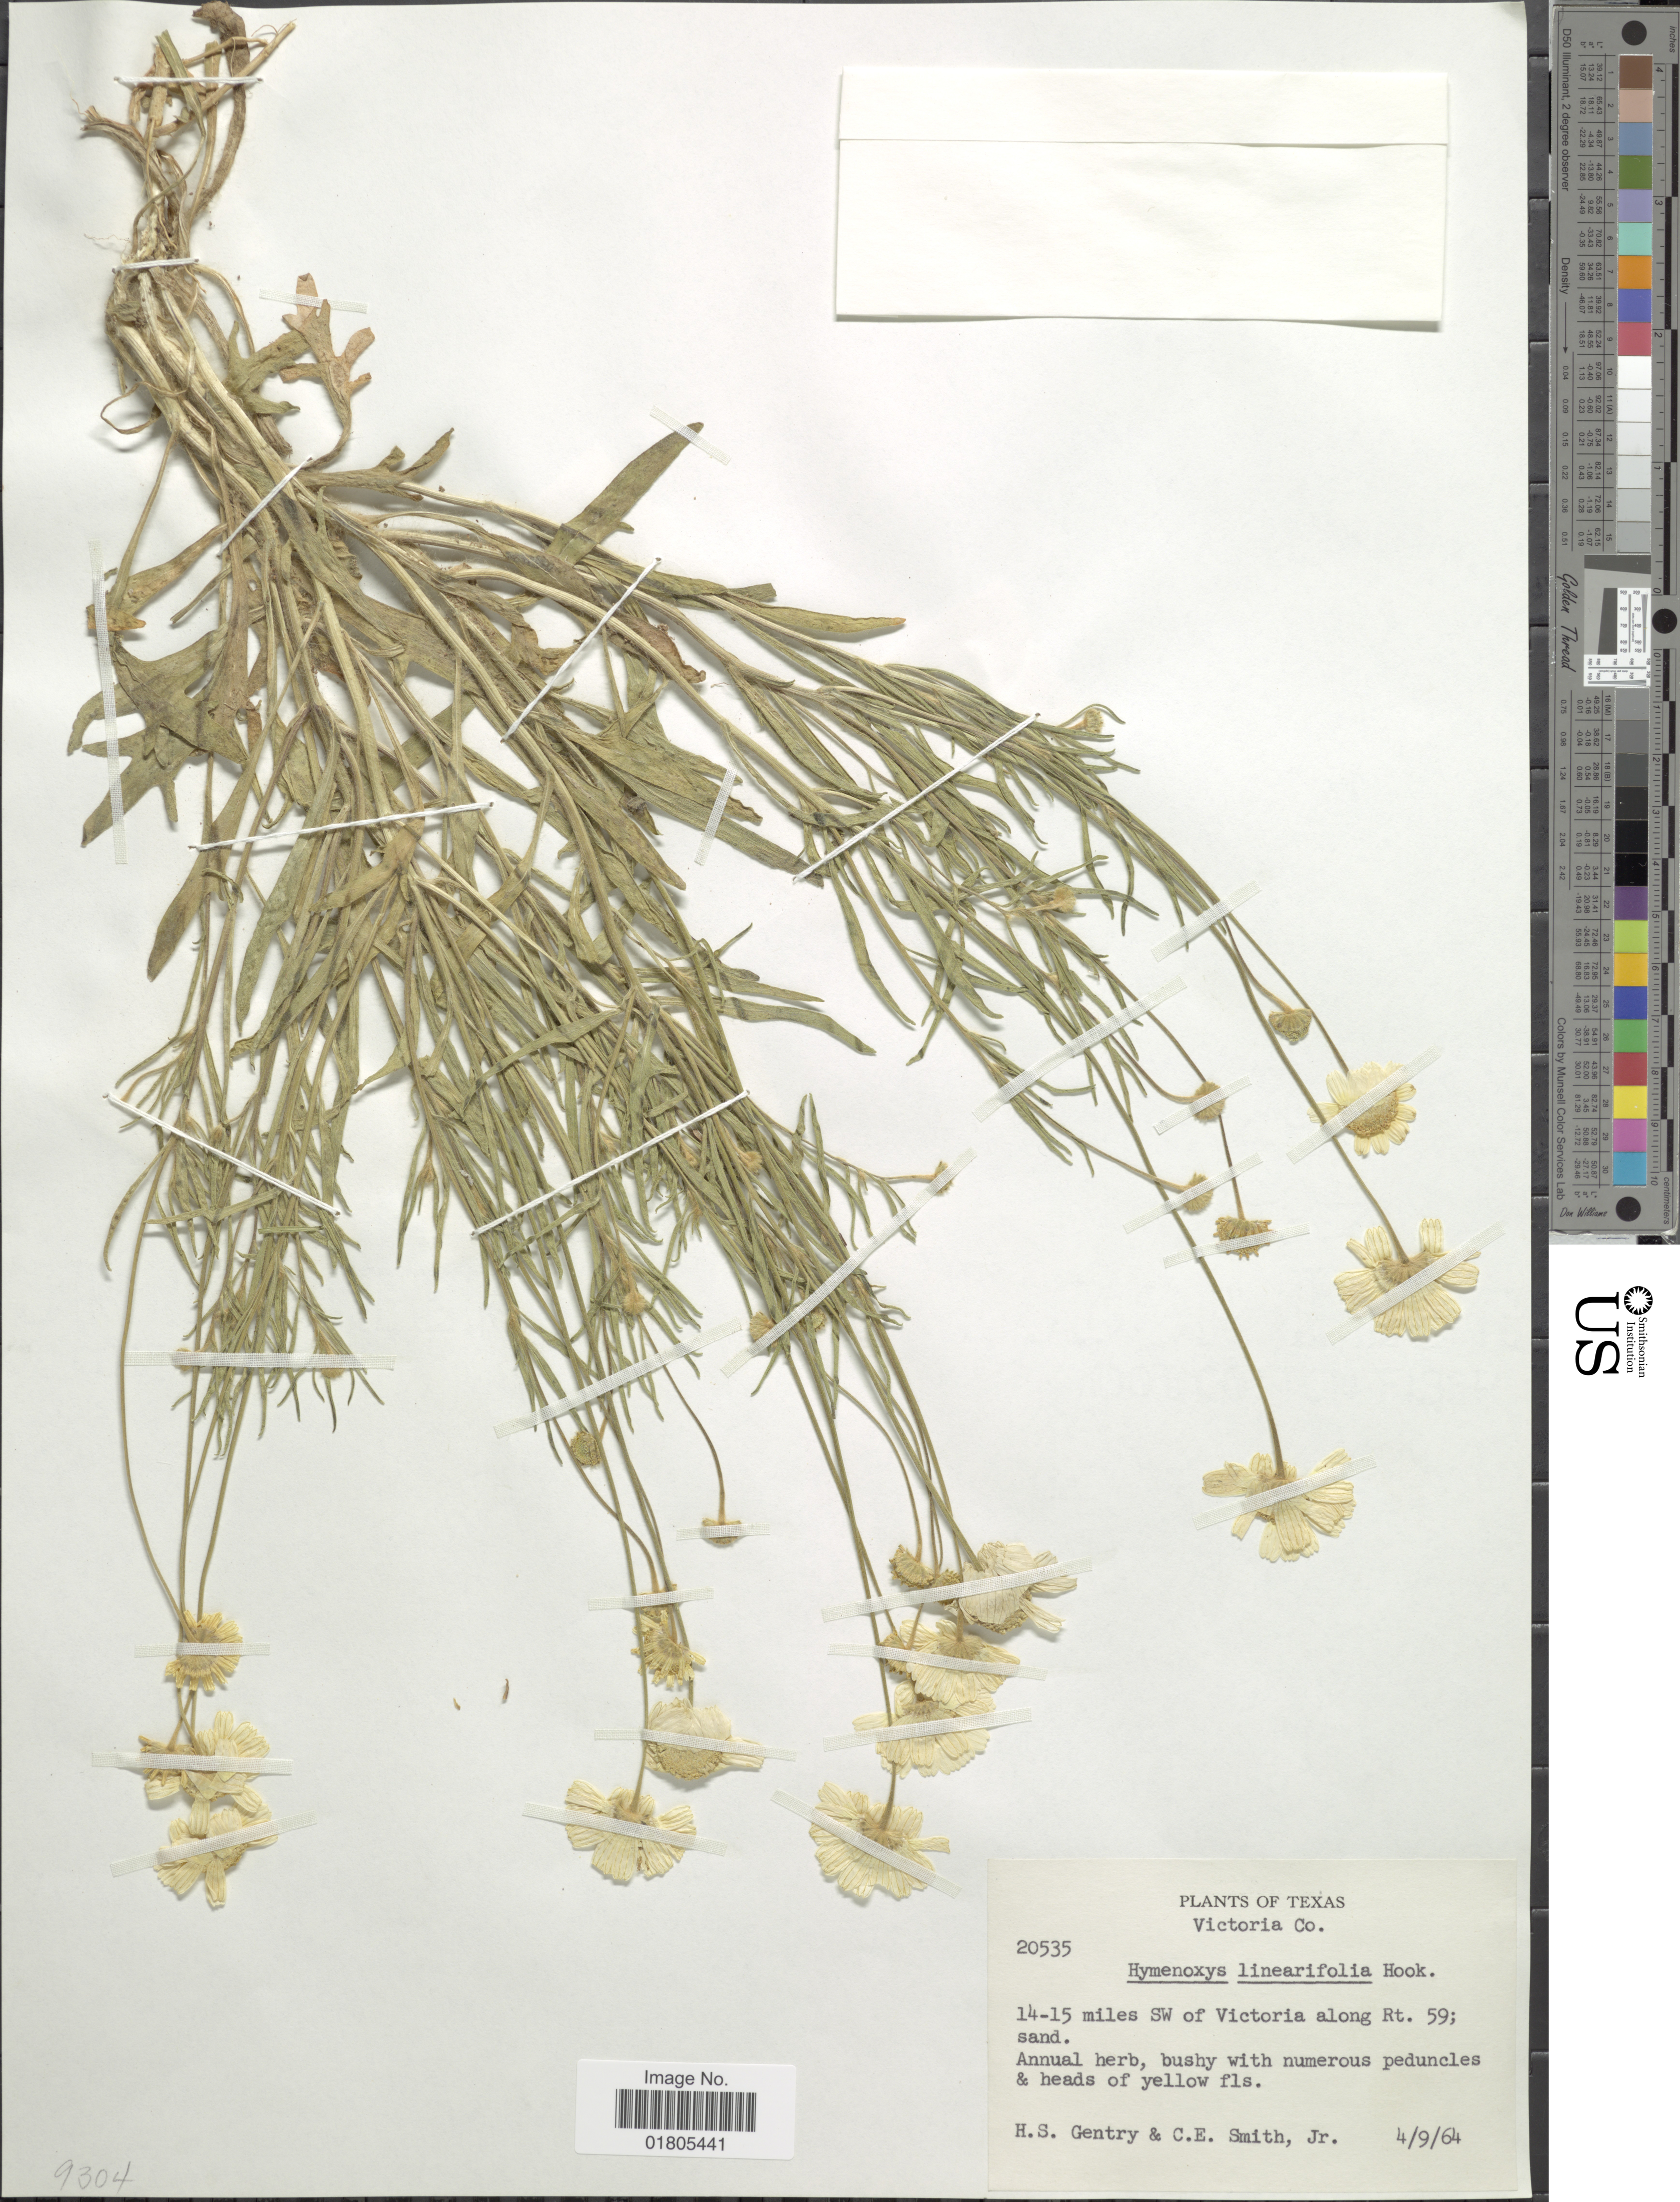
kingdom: Plantae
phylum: Tracheophyta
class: Magnoliopsida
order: Asterales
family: Asteraceae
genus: Actinea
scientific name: Actinea linearifolia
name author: (Hook.) Kuntze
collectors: H. S. Gentry & C. E. Smith Jr.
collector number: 20535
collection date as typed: Transcribed d/m/y: 9/4/64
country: United States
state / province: Texas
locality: Victoria Co. 14-15 miles SW of Victoria along Rt. 59